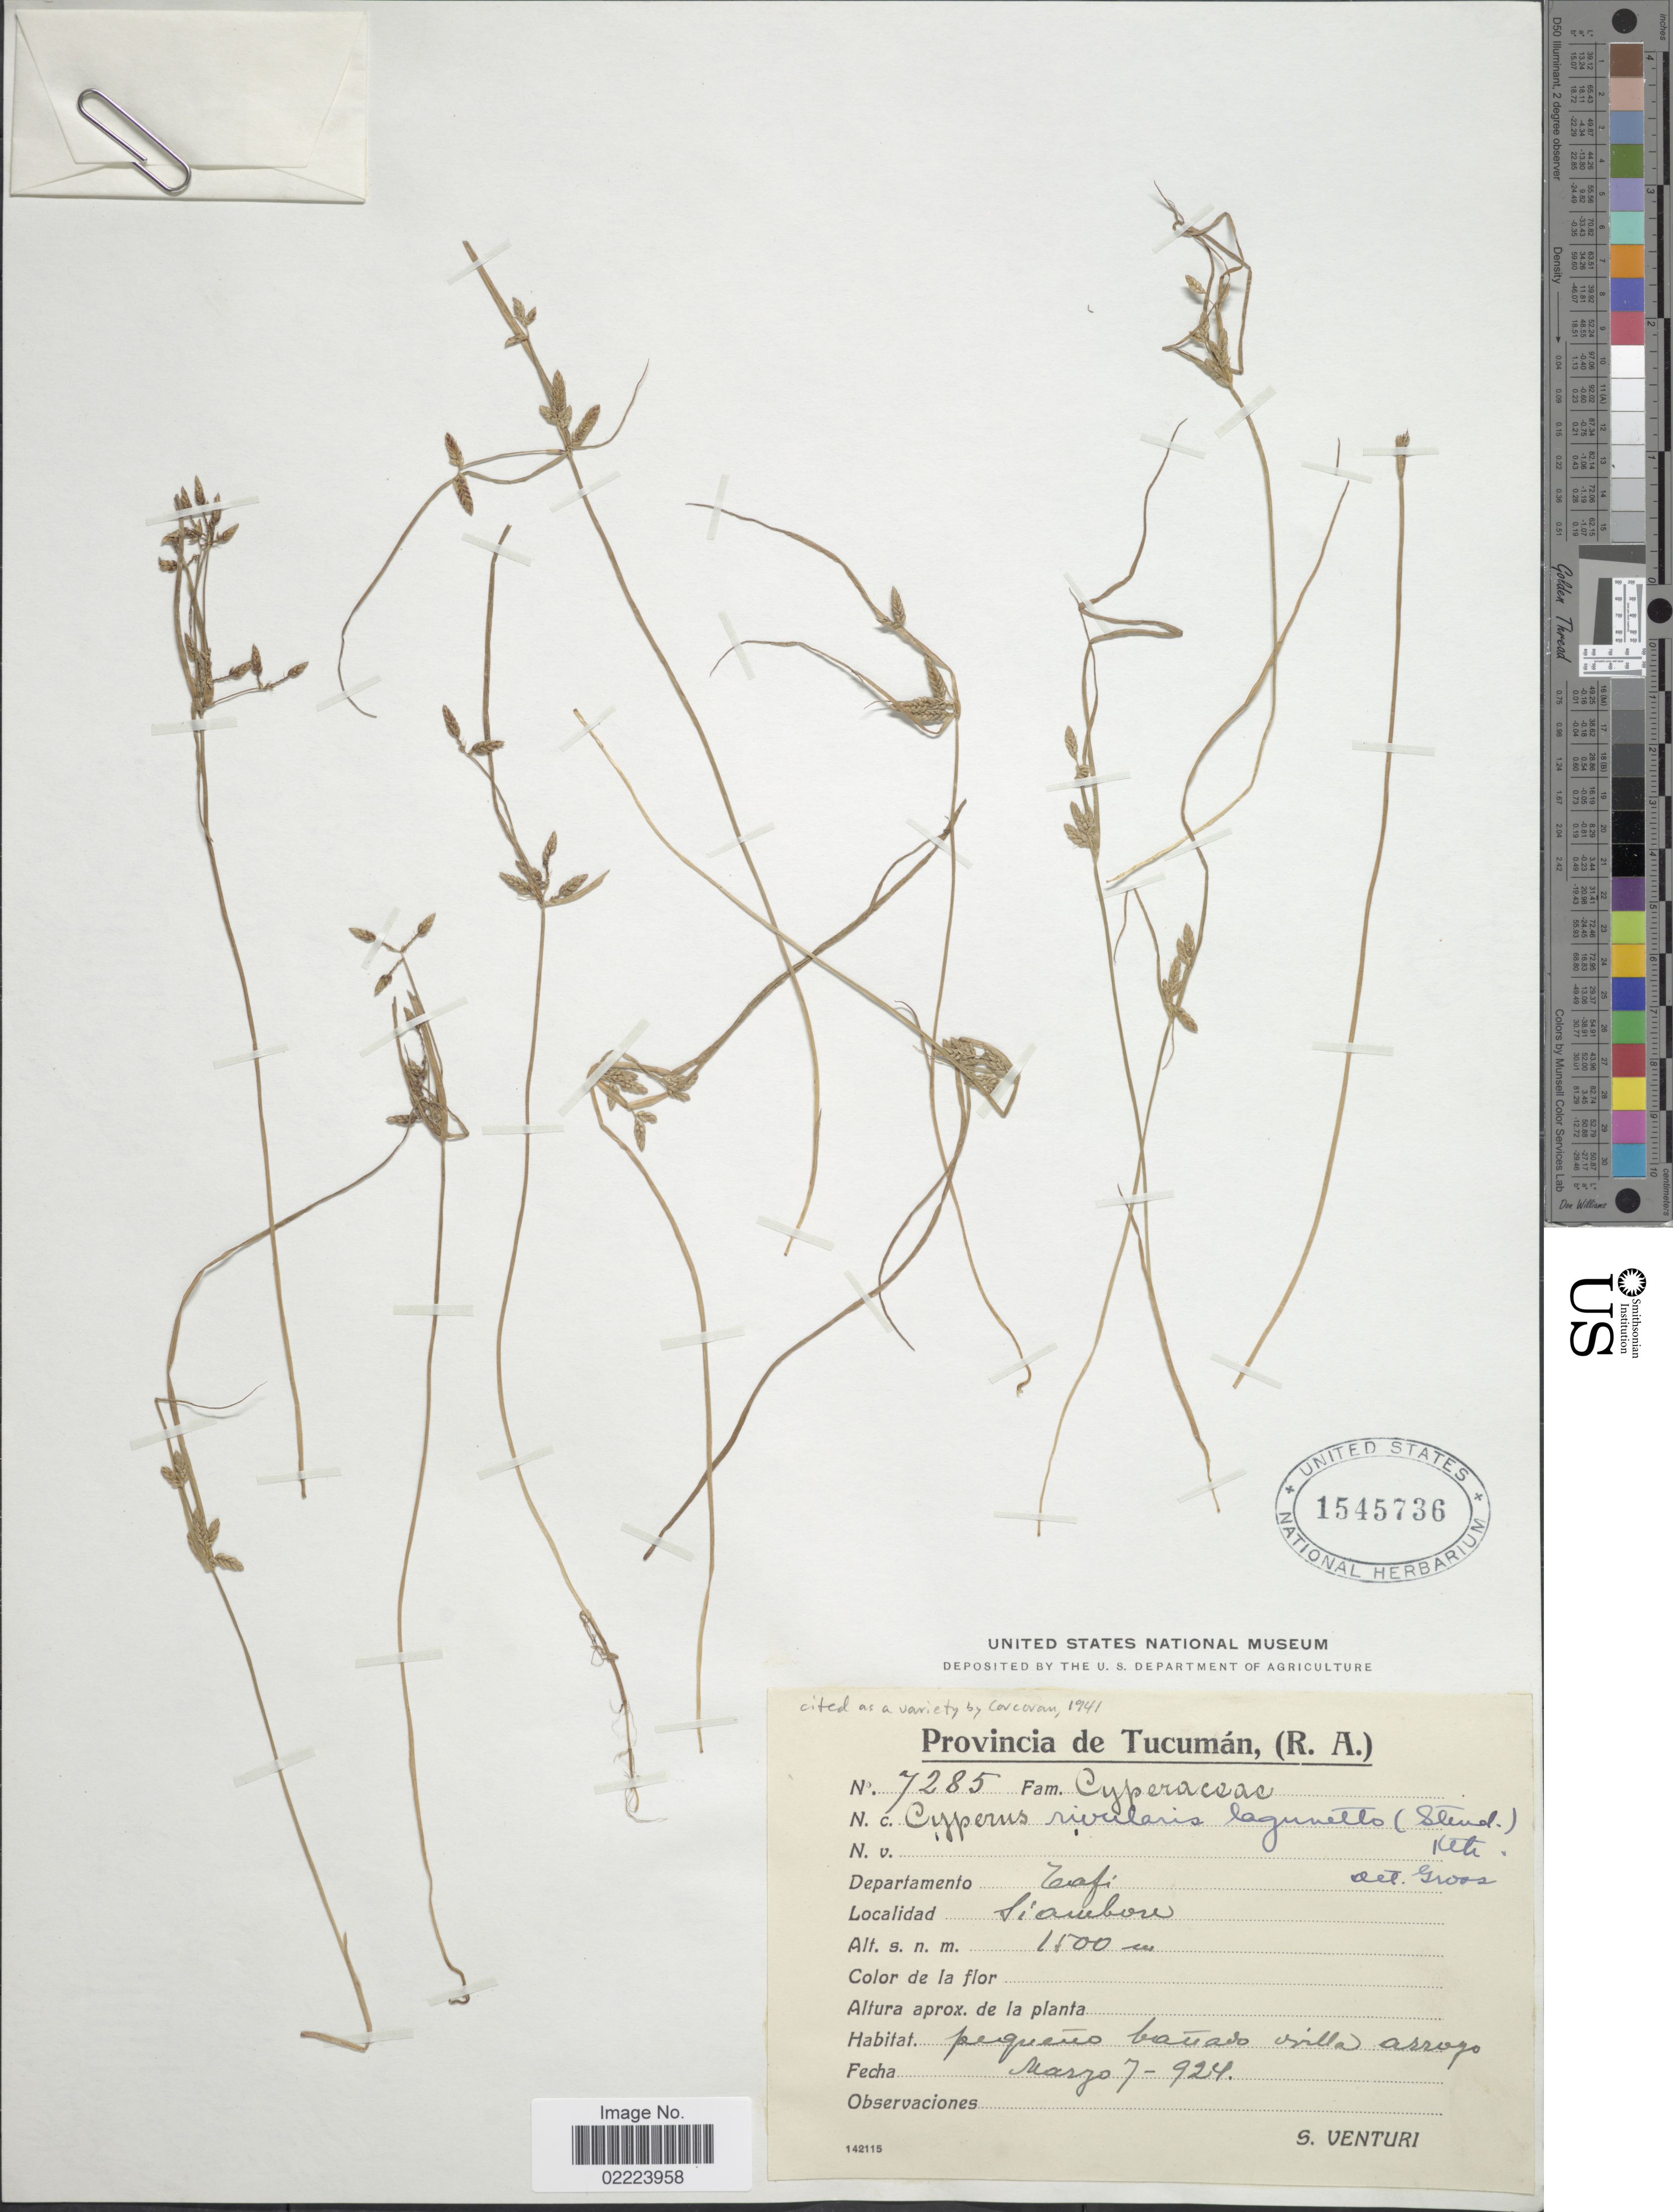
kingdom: Plantae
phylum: Tracheophyta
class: Liliopsida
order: Poales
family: Cyperaceae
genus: Cyperus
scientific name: Cyperus bipartitus Torr.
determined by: Strong, Mark T., (BOT), Smithsonian Institution - National Museum of Natural History (UNITED STATES)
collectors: S. Venturi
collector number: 7285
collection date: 1924-03-07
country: Argentina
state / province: Tucuman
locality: (R.A.) Departamento Tafi, Siambon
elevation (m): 1500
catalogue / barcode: US 1545736